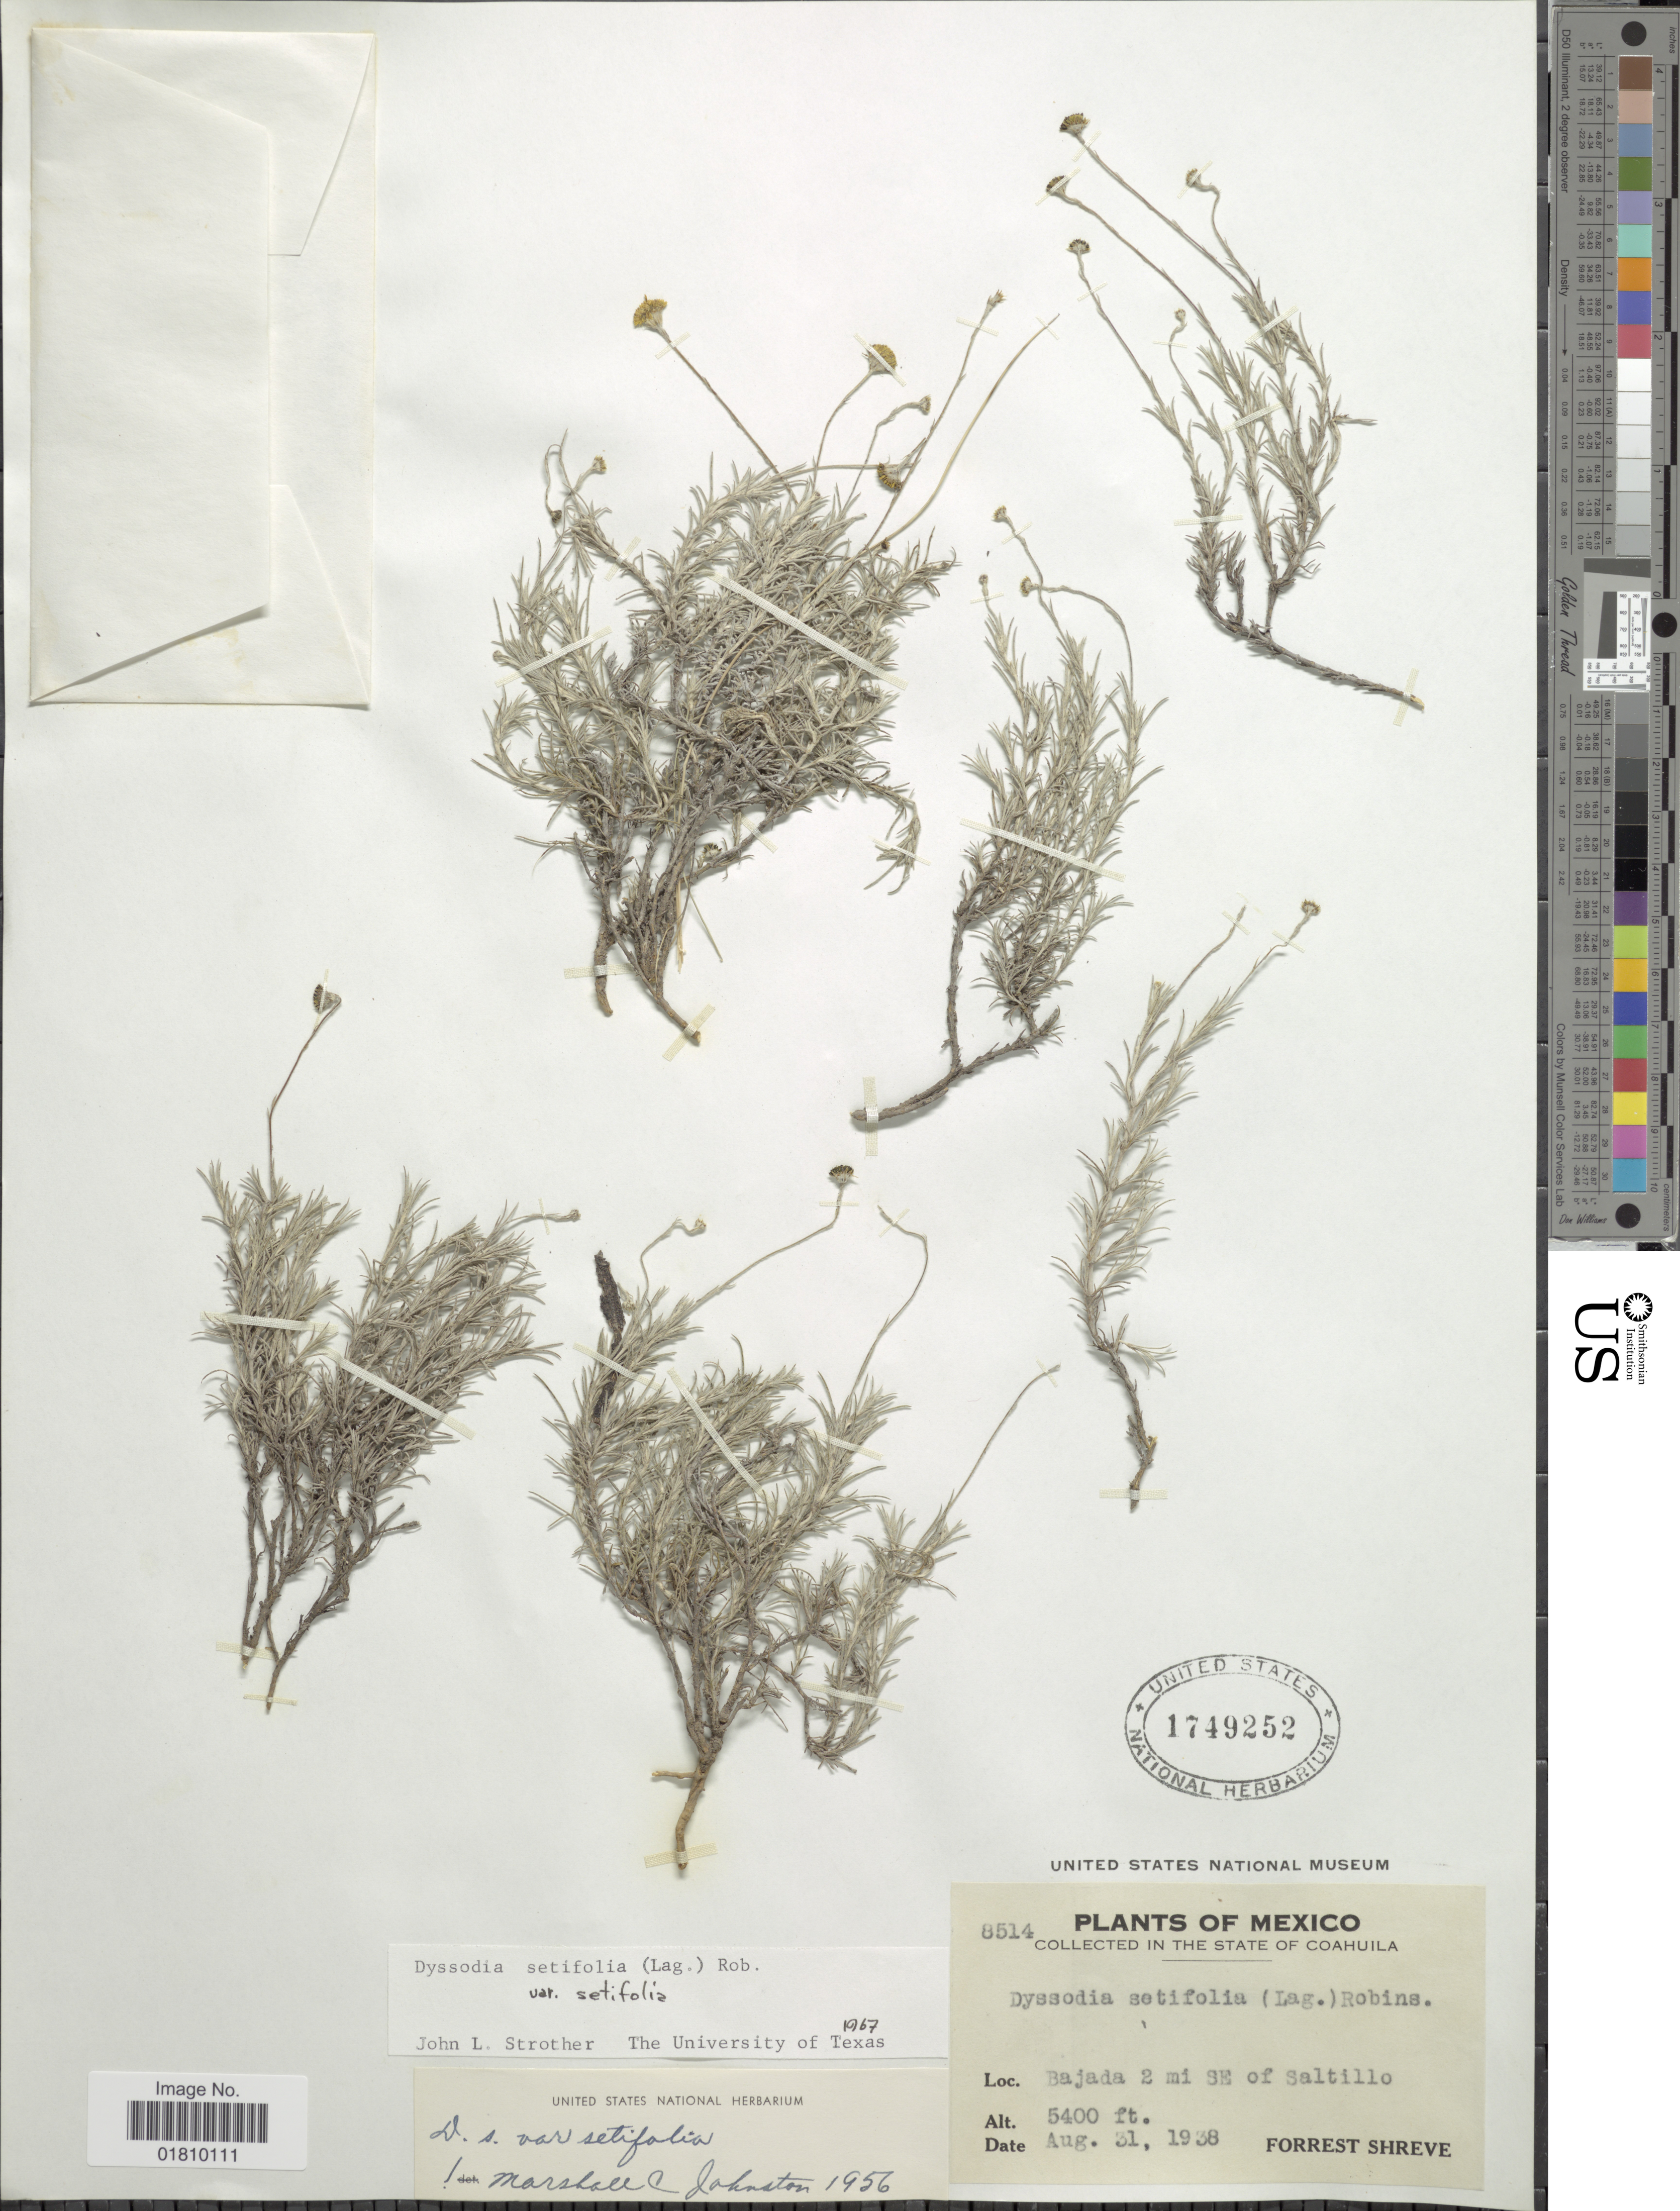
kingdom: Plantae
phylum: Tracheophyta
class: Magnoliopsida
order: Asterales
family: Asteraceae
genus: Thymophylla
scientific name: Thymophylla setifolia var. setifolia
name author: Lag.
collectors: F. Shreve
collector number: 8514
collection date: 1938-08-31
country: Mexico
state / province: Coahuila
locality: Bajada 2 mi SE of Saltillo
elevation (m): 1646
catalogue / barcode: US 1749252